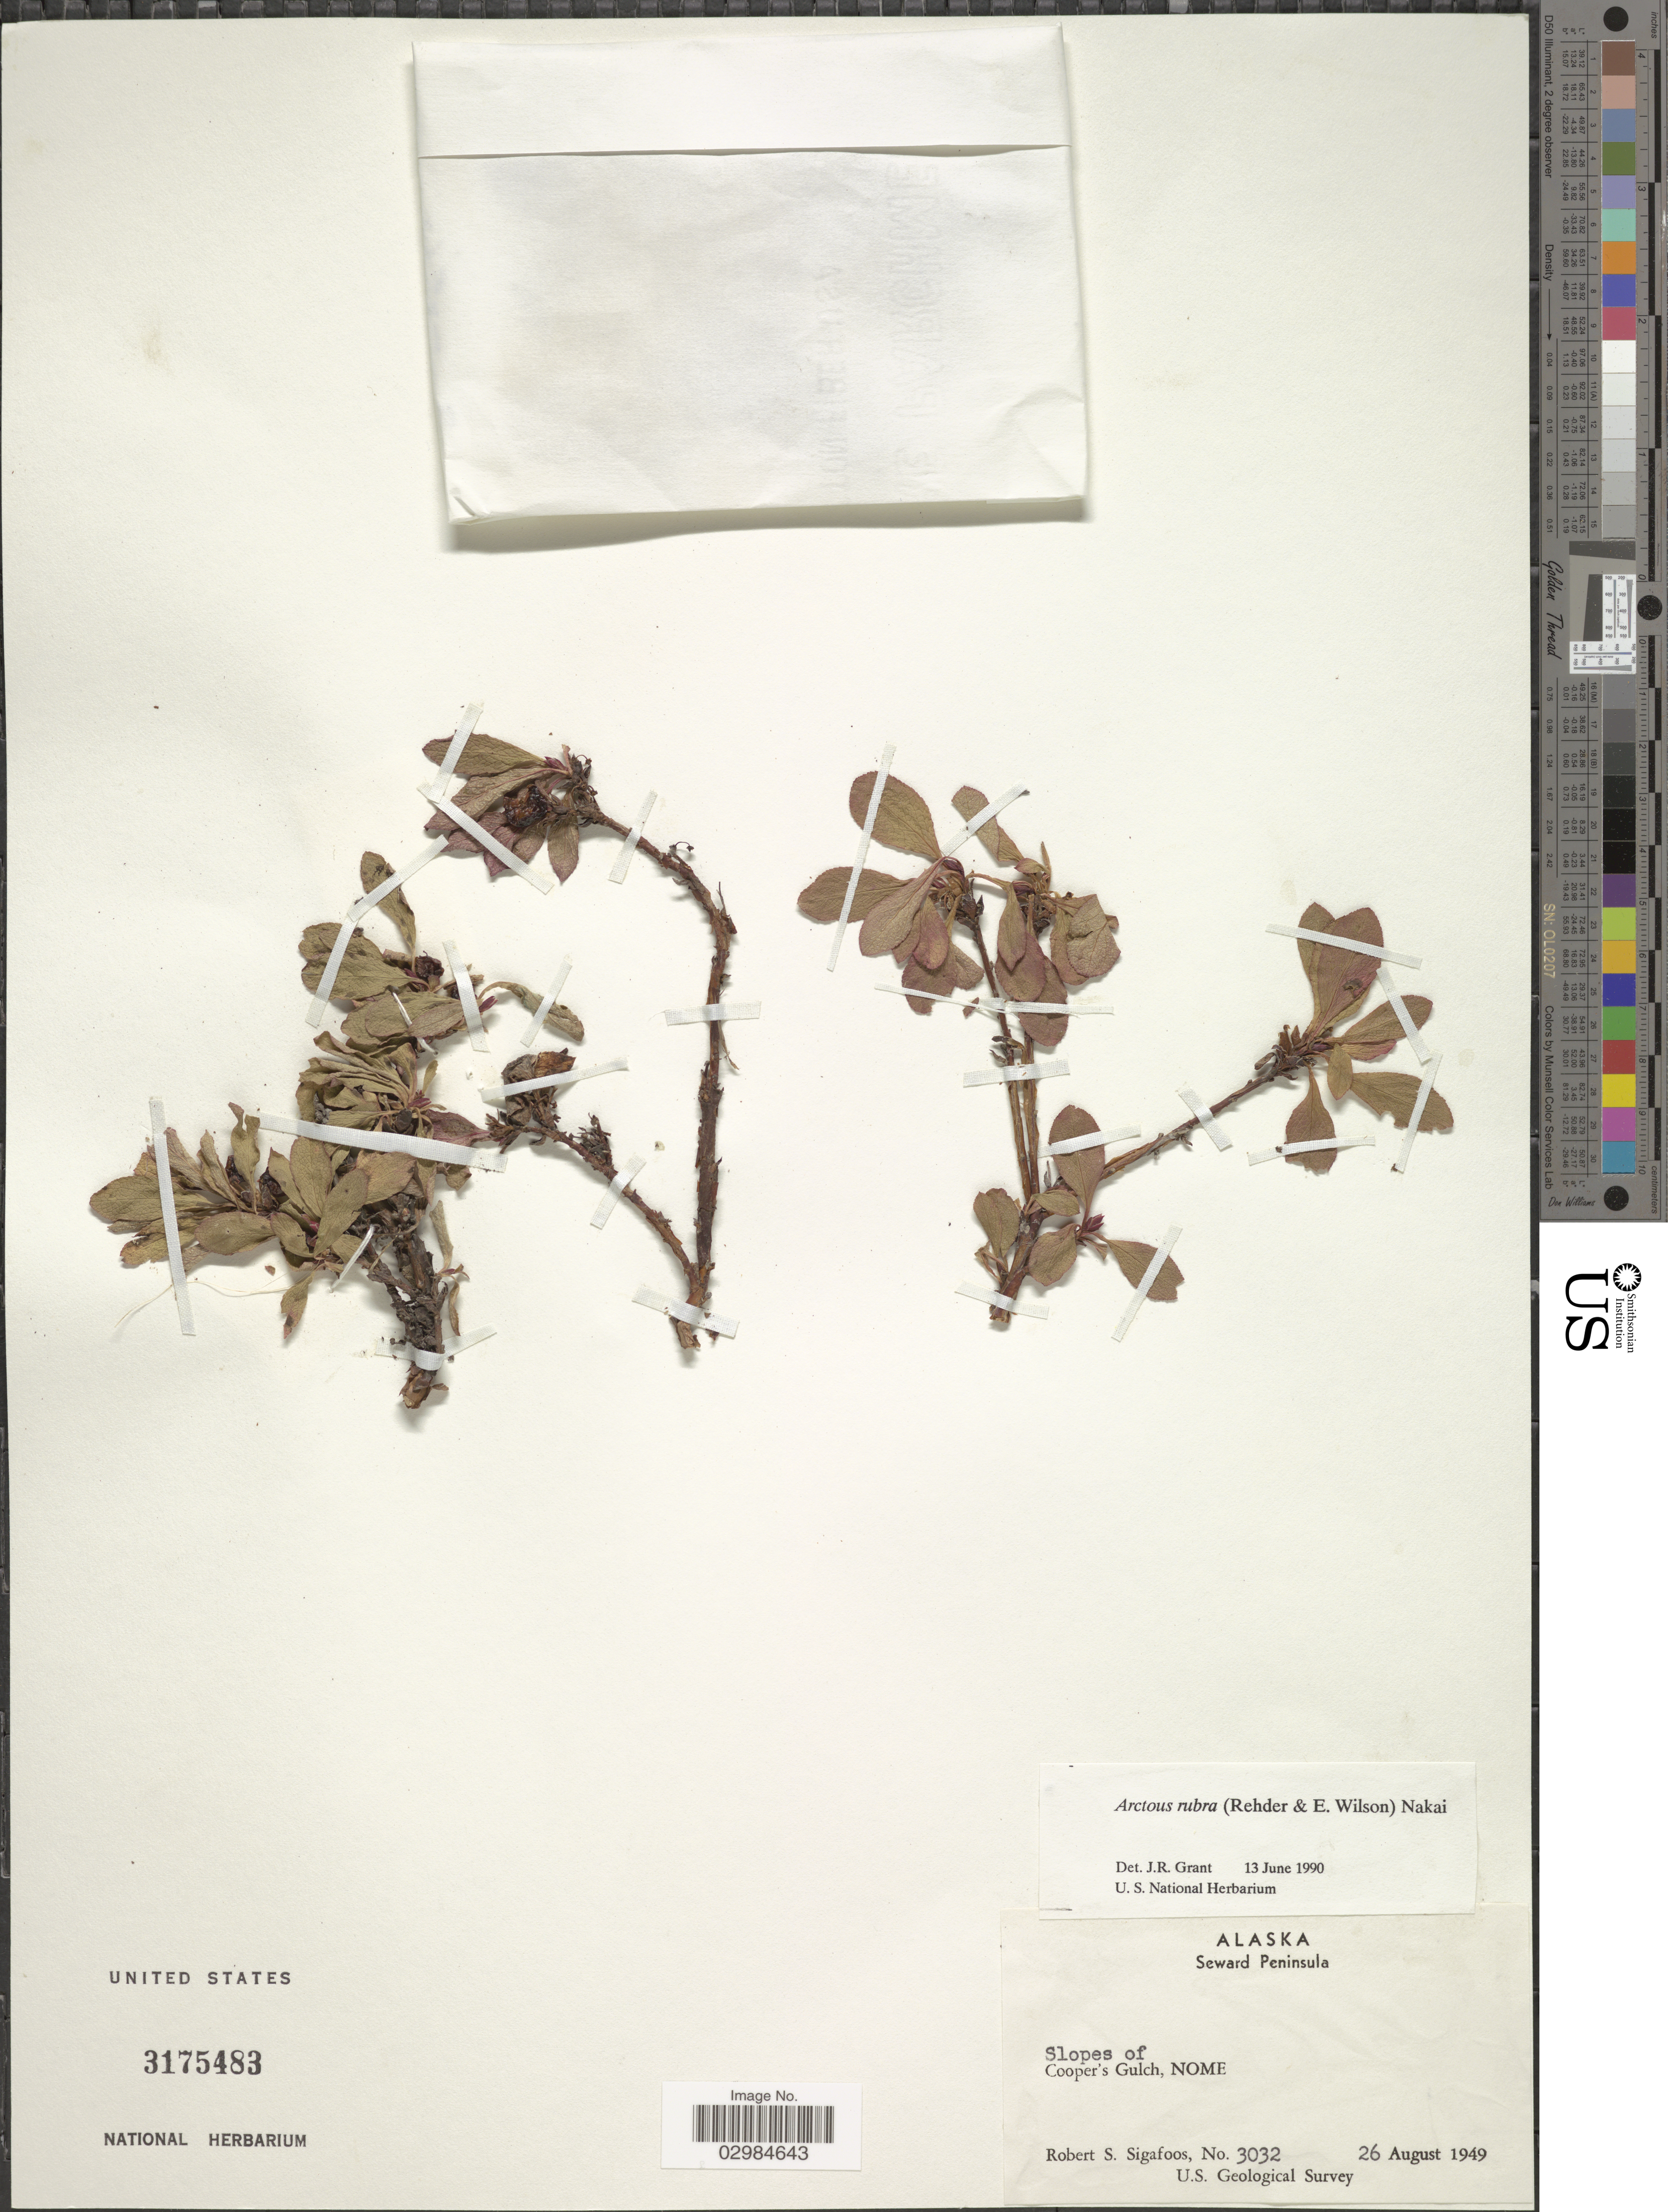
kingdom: Plantae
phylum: Tracheophyta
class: Magnoliopsida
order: Ericales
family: Ericaceae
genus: Arctostaphylos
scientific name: Arctostaphylos rubra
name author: (Rehder & E.H. Wilson) Fernald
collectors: R. Sigafoos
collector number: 3032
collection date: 1949-08-26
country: United States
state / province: Alaska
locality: Seward Peninsula. Slopes of Cooper's Gulch, Nome.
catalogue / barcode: US 3175483